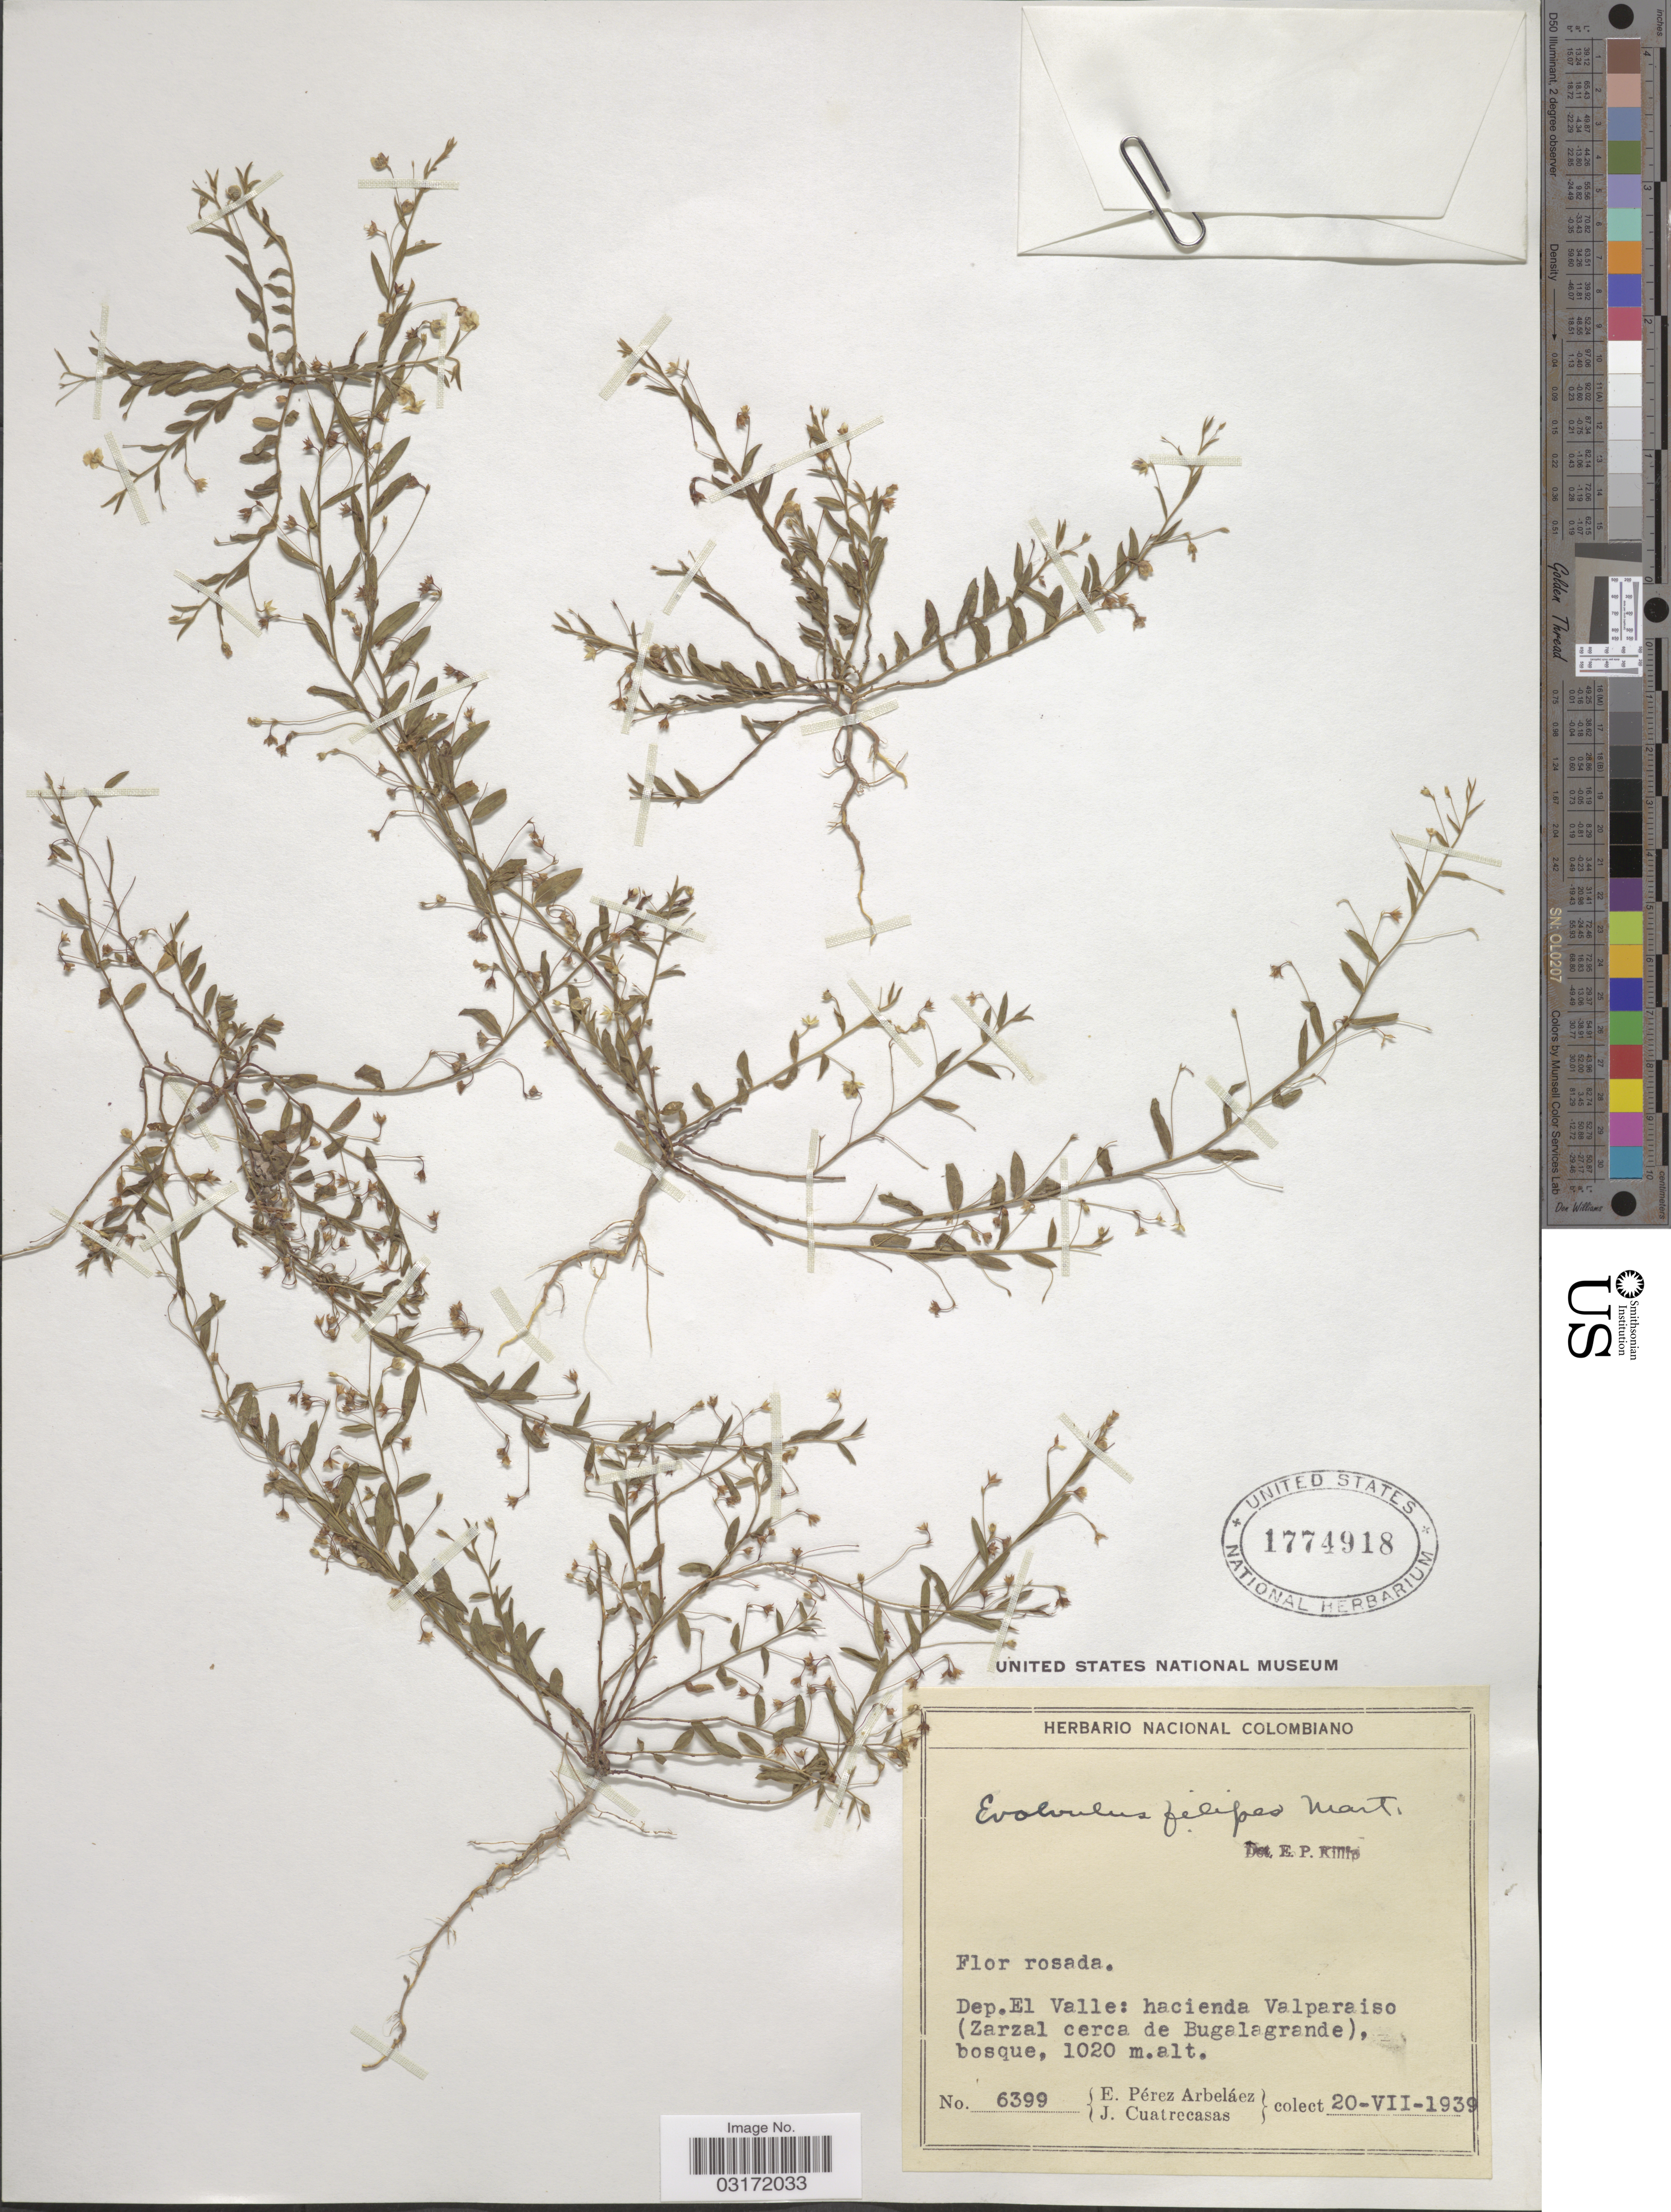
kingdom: Plantae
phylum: Tracheophyta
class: Magnoliopsida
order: Solanales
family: Convolvulaceae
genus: Evolvulus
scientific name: Evolvulus filipes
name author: Mart.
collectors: E. Pérez Arbeláez & J. Cuatrecasas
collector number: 6399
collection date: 1939-07-20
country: Colombia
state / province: Valle del Cauca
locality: Dep. El Valle: hacienda Valparaiso (Zarzal cerca de Bugalagrande), bosque.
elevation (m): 1020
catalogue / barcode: US 1774918